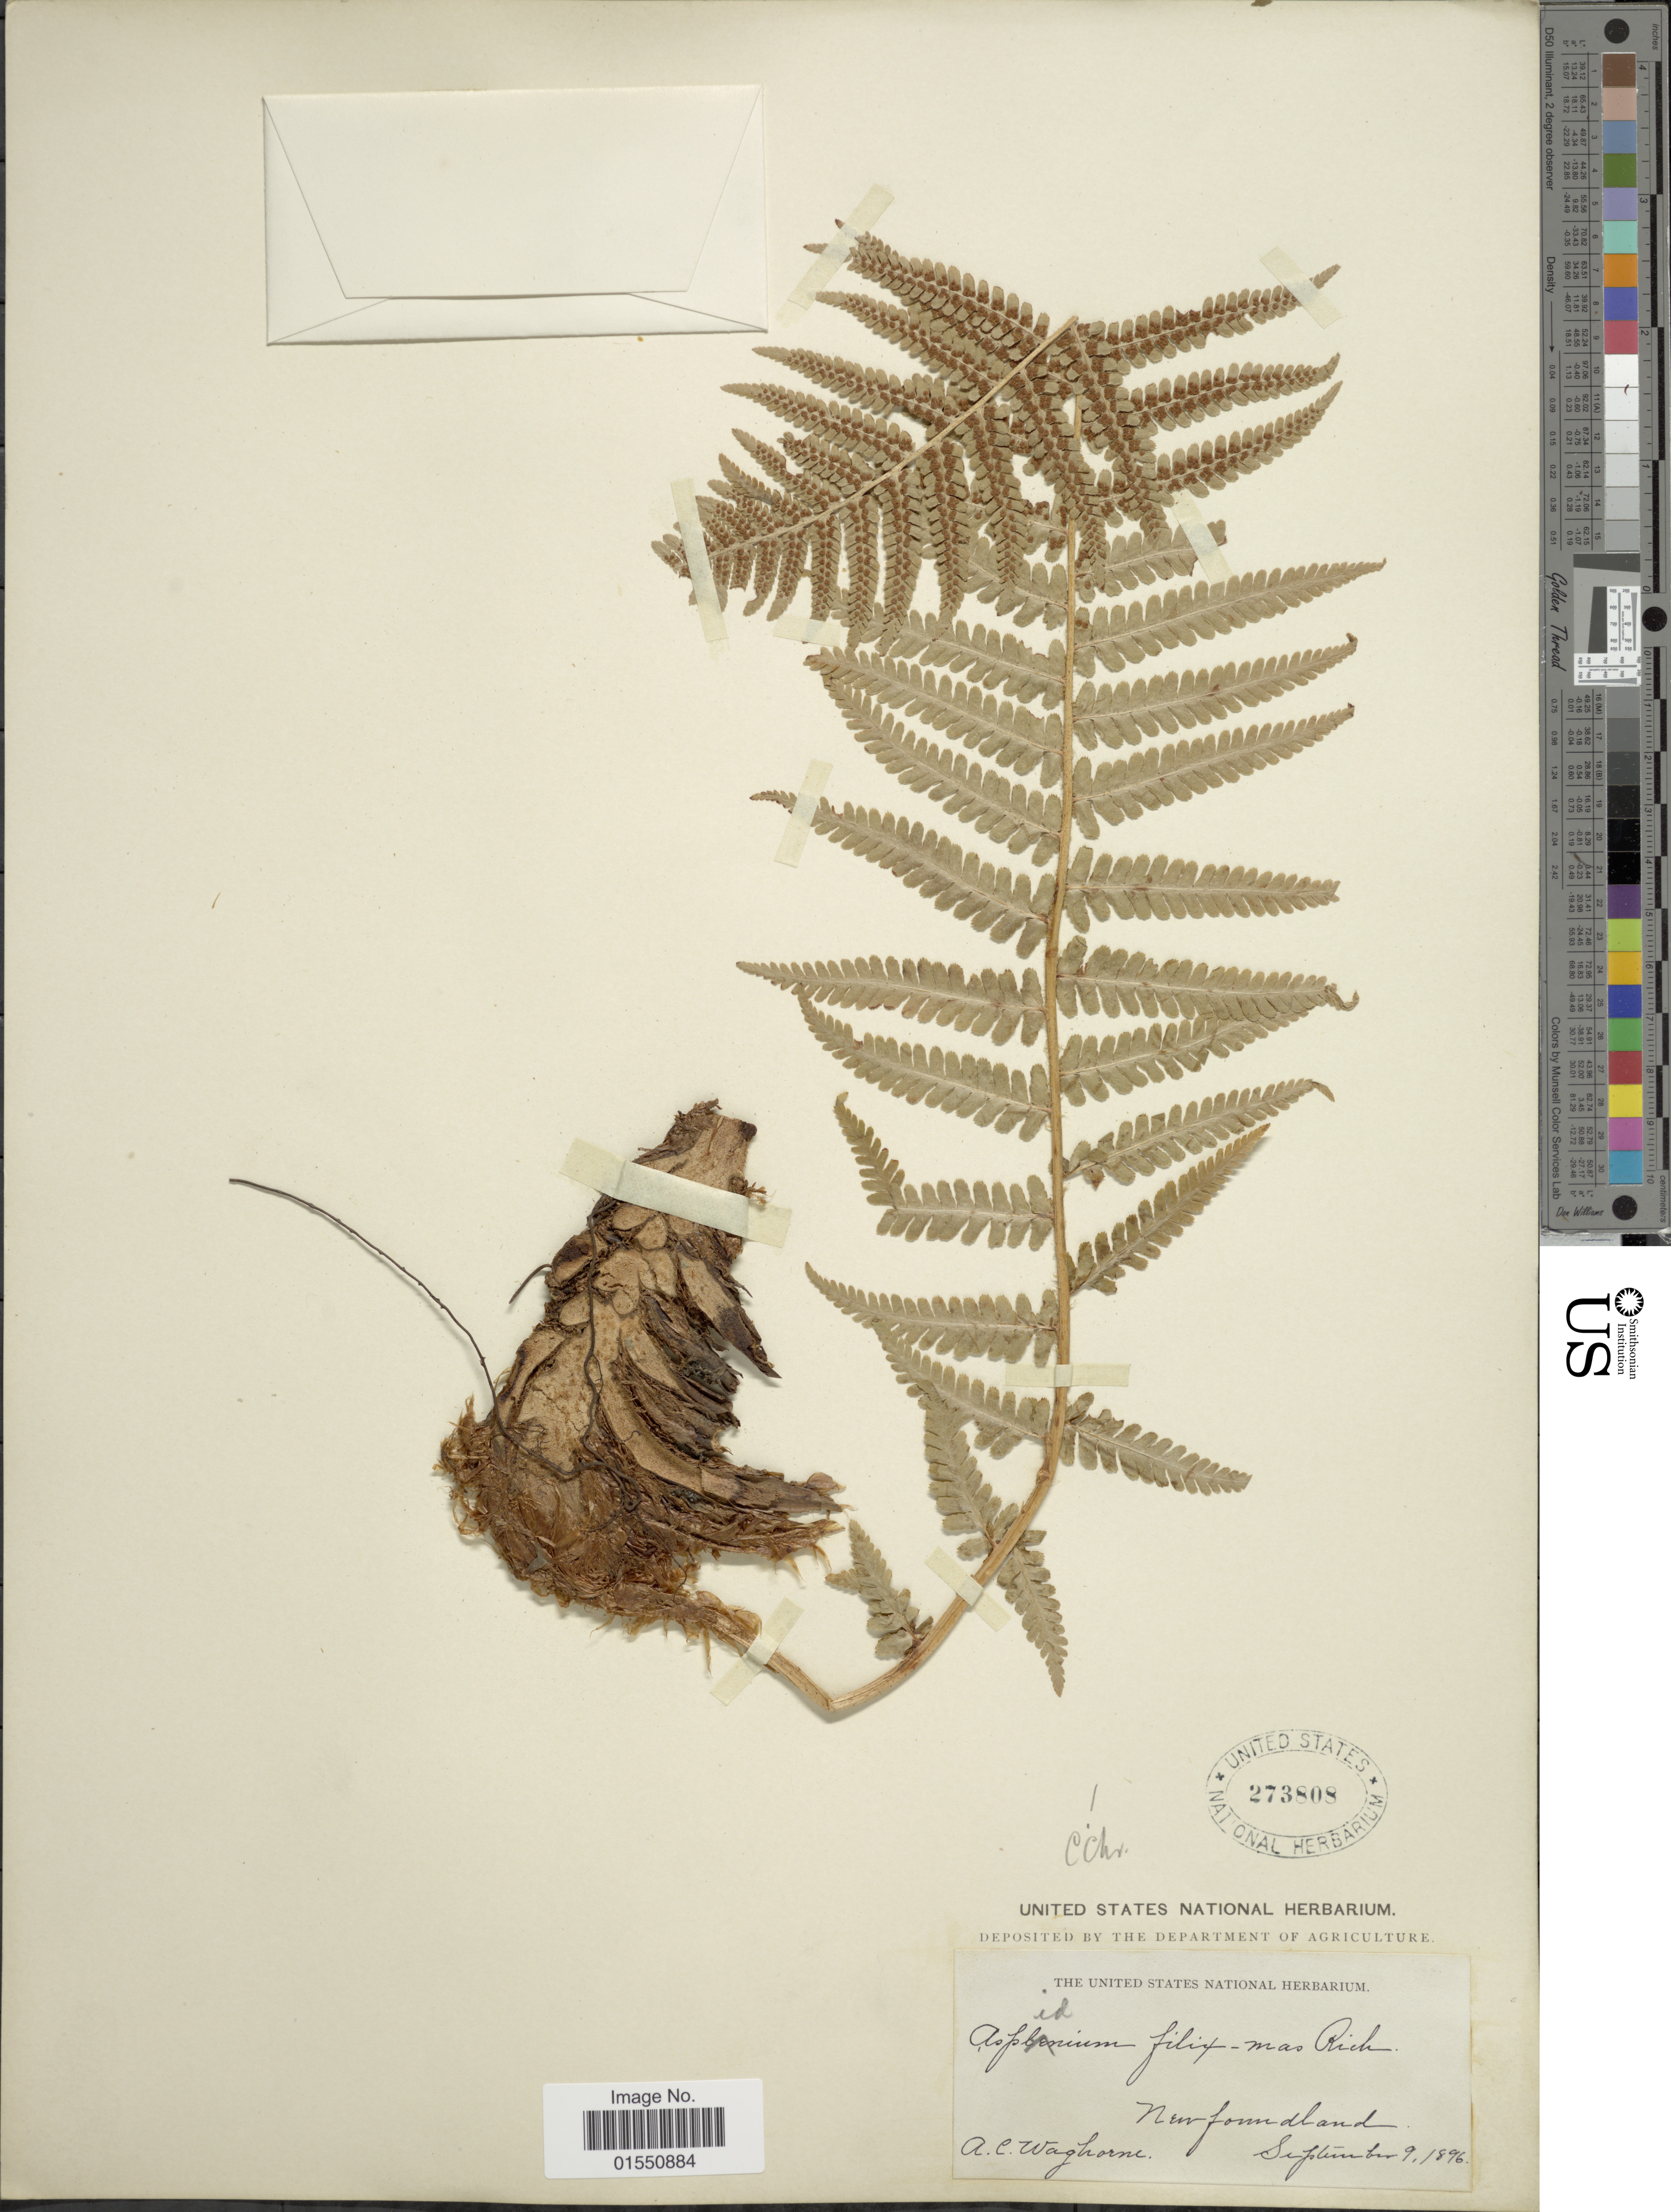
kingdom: Plantae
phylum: Tracheophyta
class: Polypodiopsida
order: Polypodiales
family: Dryopteridaceae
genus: Dryopteris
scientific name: Dryopteris filix-mas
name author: (L.) Schott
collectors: A. Waghorne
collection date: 1896-09-09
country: Canada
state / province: Newfoundland and Labrador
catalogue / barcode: US 273808